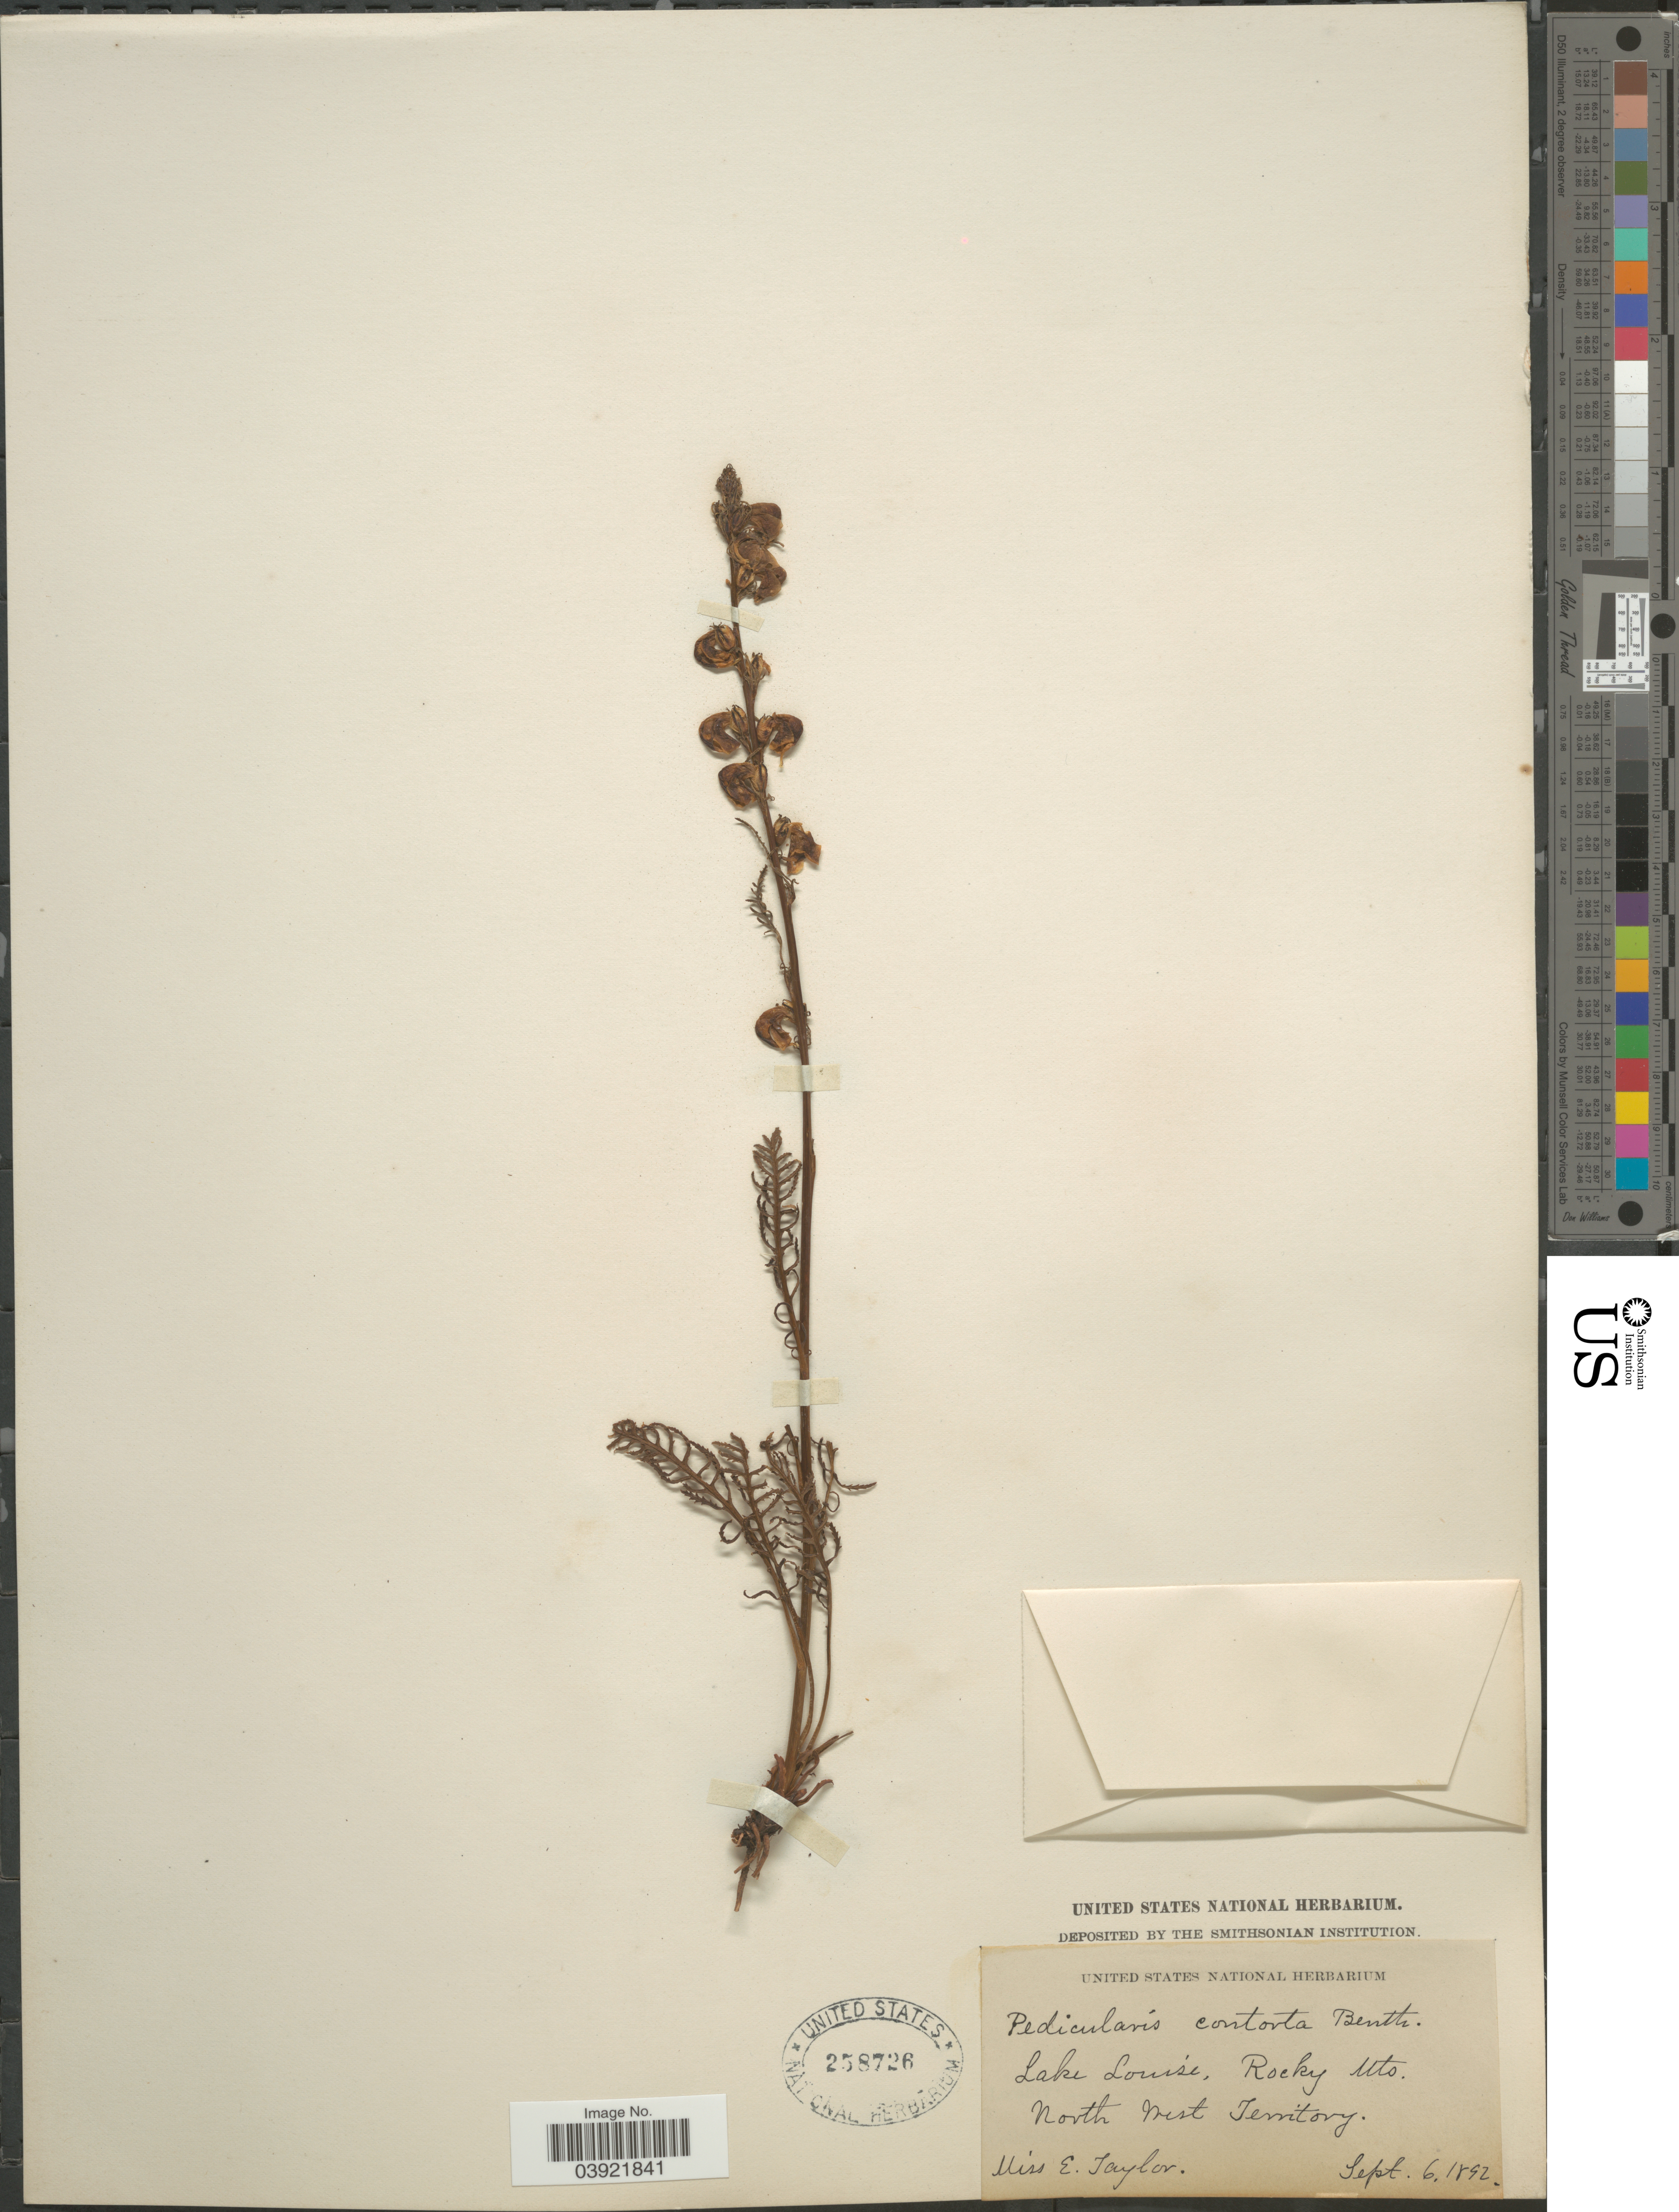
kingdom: Plantae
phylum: Tracheophyta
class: Magnoliopsida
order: Lamiales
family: Orobanchaceae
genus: Pedicularis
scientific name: Pedicularis contorta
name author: Benth.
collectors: E. Taylor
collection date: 1892-09-06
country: Canada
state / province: Northwest Territories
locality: Lake Louise, Rocky Mits. North West Territory.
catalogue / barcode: US 258726